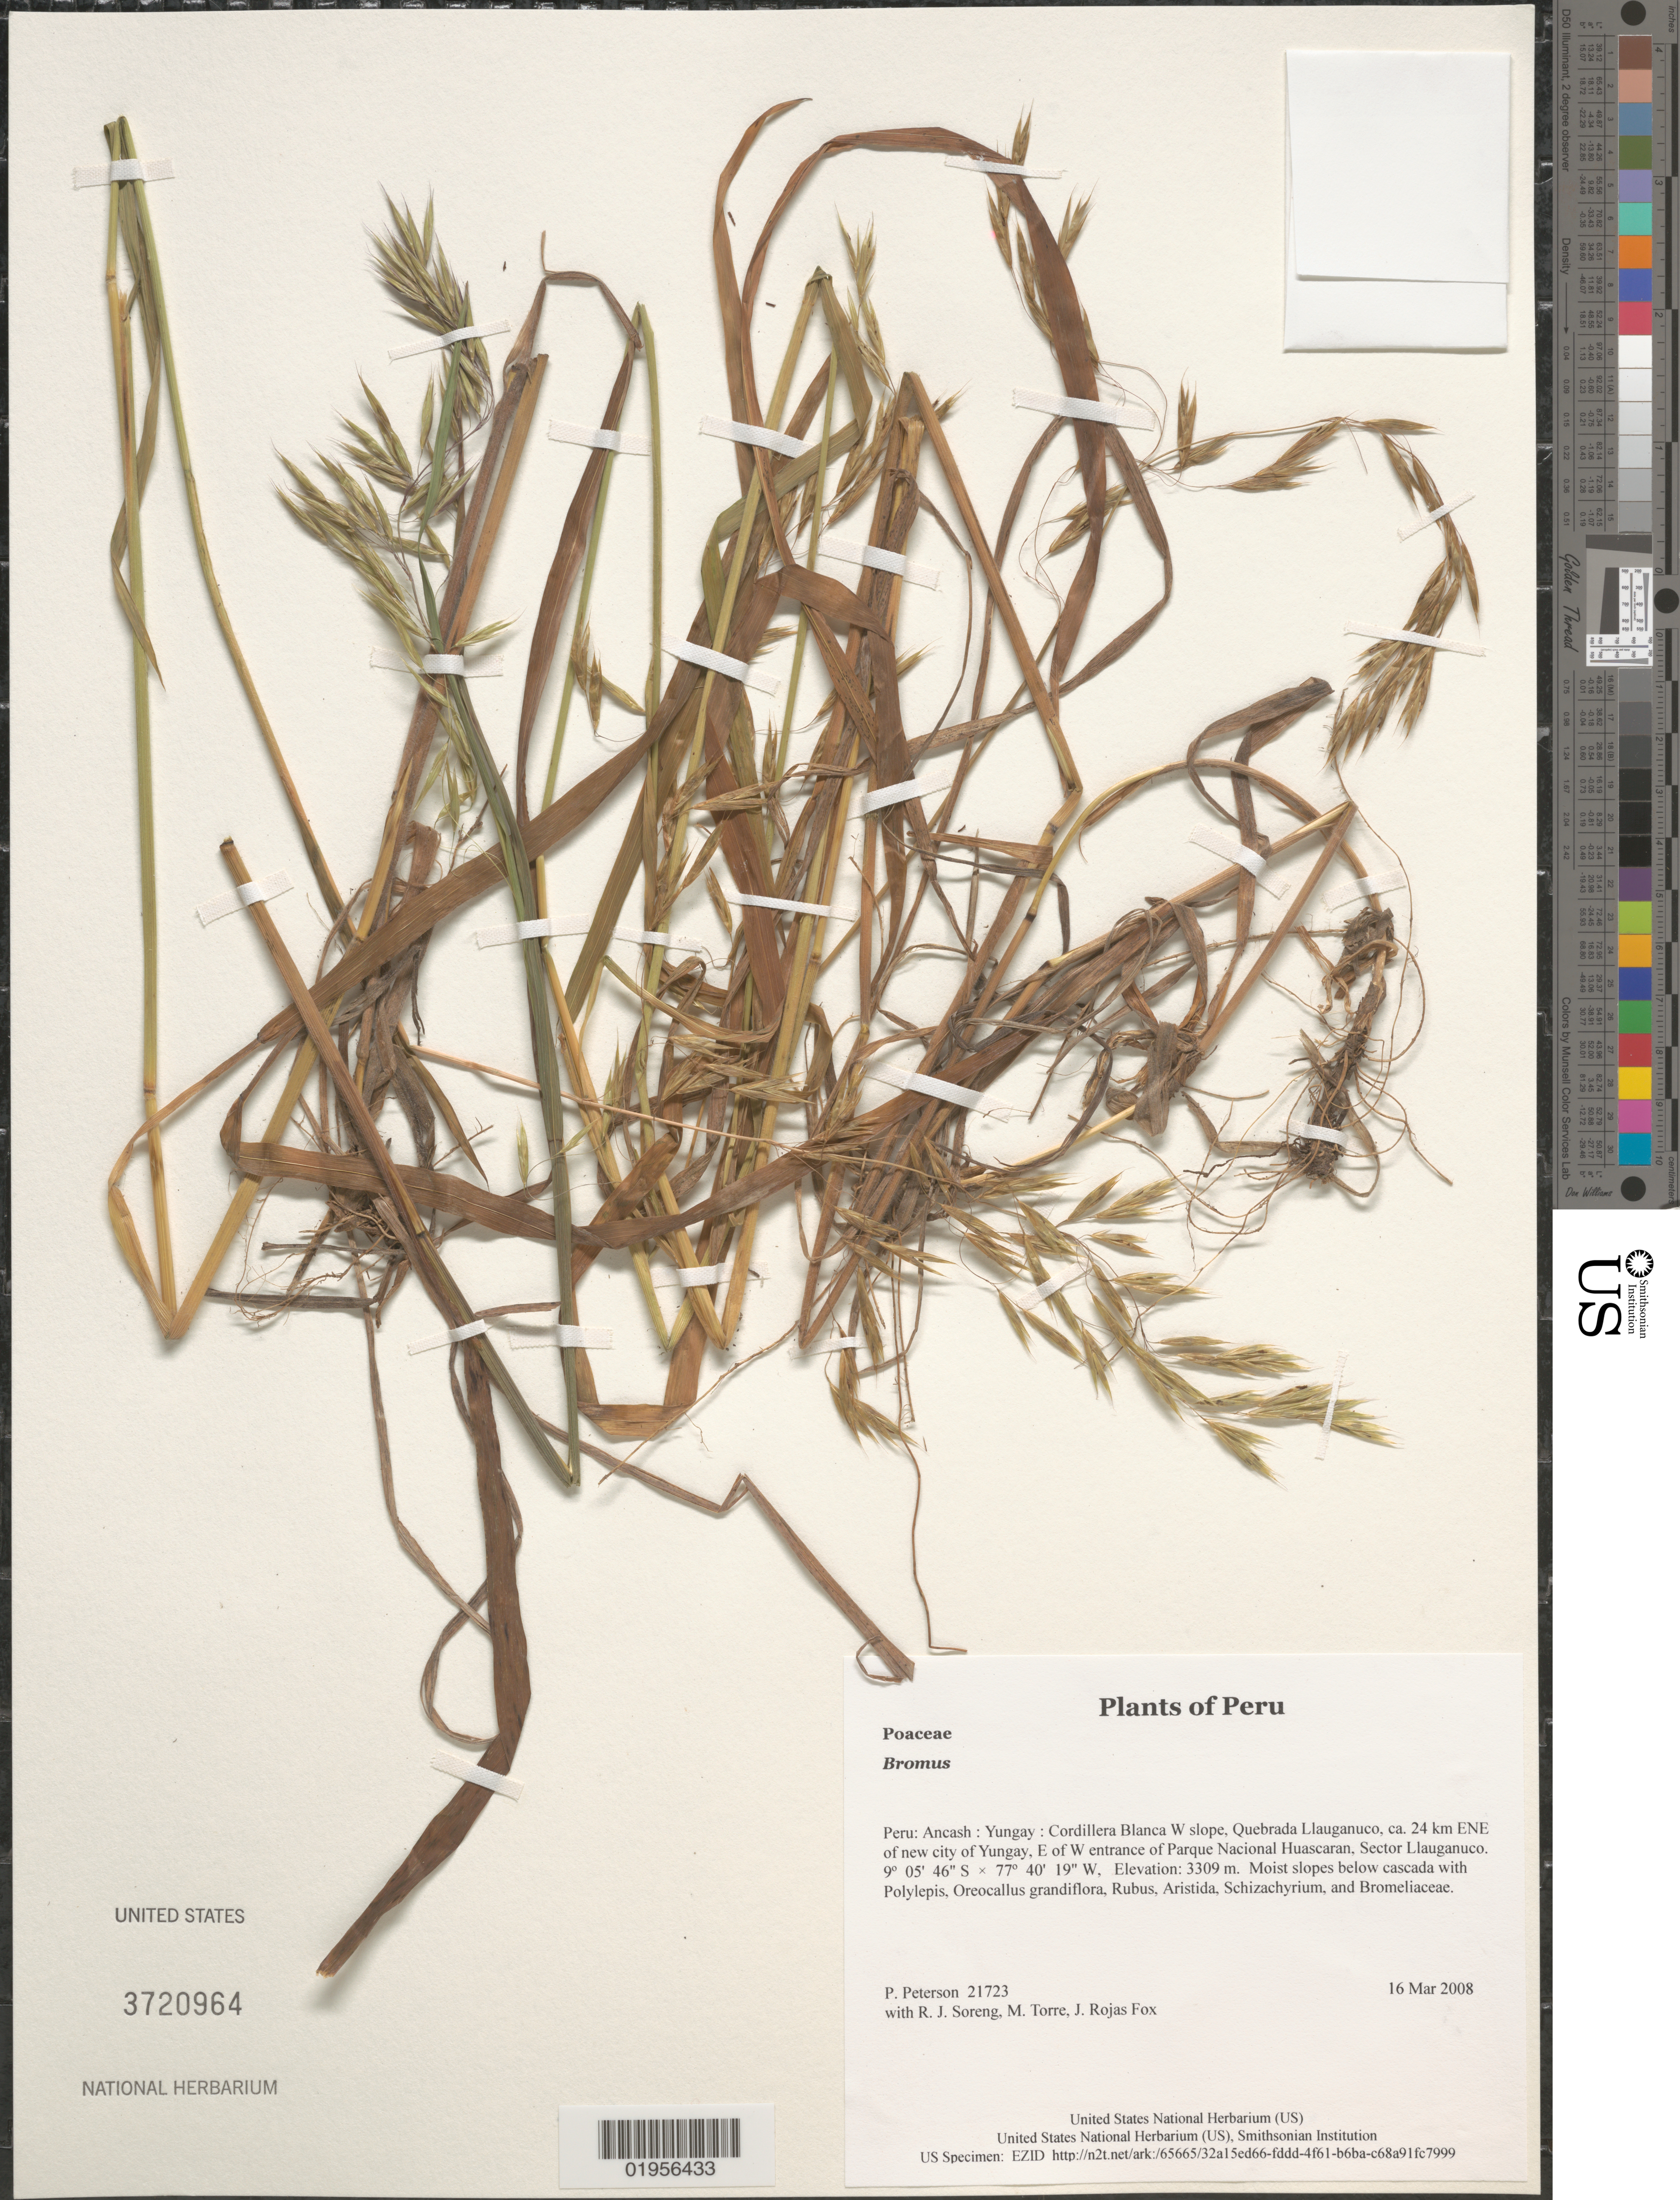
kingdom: Plantae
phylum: Tracheophyta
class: Liliopsida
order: Poales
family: Poaceae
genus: Bromus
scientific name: Bromus sp.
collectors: P. M. Peterson, R. J. Soreng, M. Torre & J. Rojas Fox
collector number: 21723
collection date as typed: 16 Mar 2008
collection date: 2008-03-16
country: Peru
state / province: Ancash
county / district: Yungay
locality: Cordillera Blanca W slope, Quebrada Llauganuco, ca. 24 km ENE of new city of Yungay, E of W entrance of Parque Nacional Huascaran, Sector Llauganuco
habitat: Moist slopes below cascada with Polylepis, Oreocallus grandiflora, Rubus, Aristida, Schizachyrium, and Bromeliaceae.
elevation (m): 3309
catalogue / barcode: US 3720964